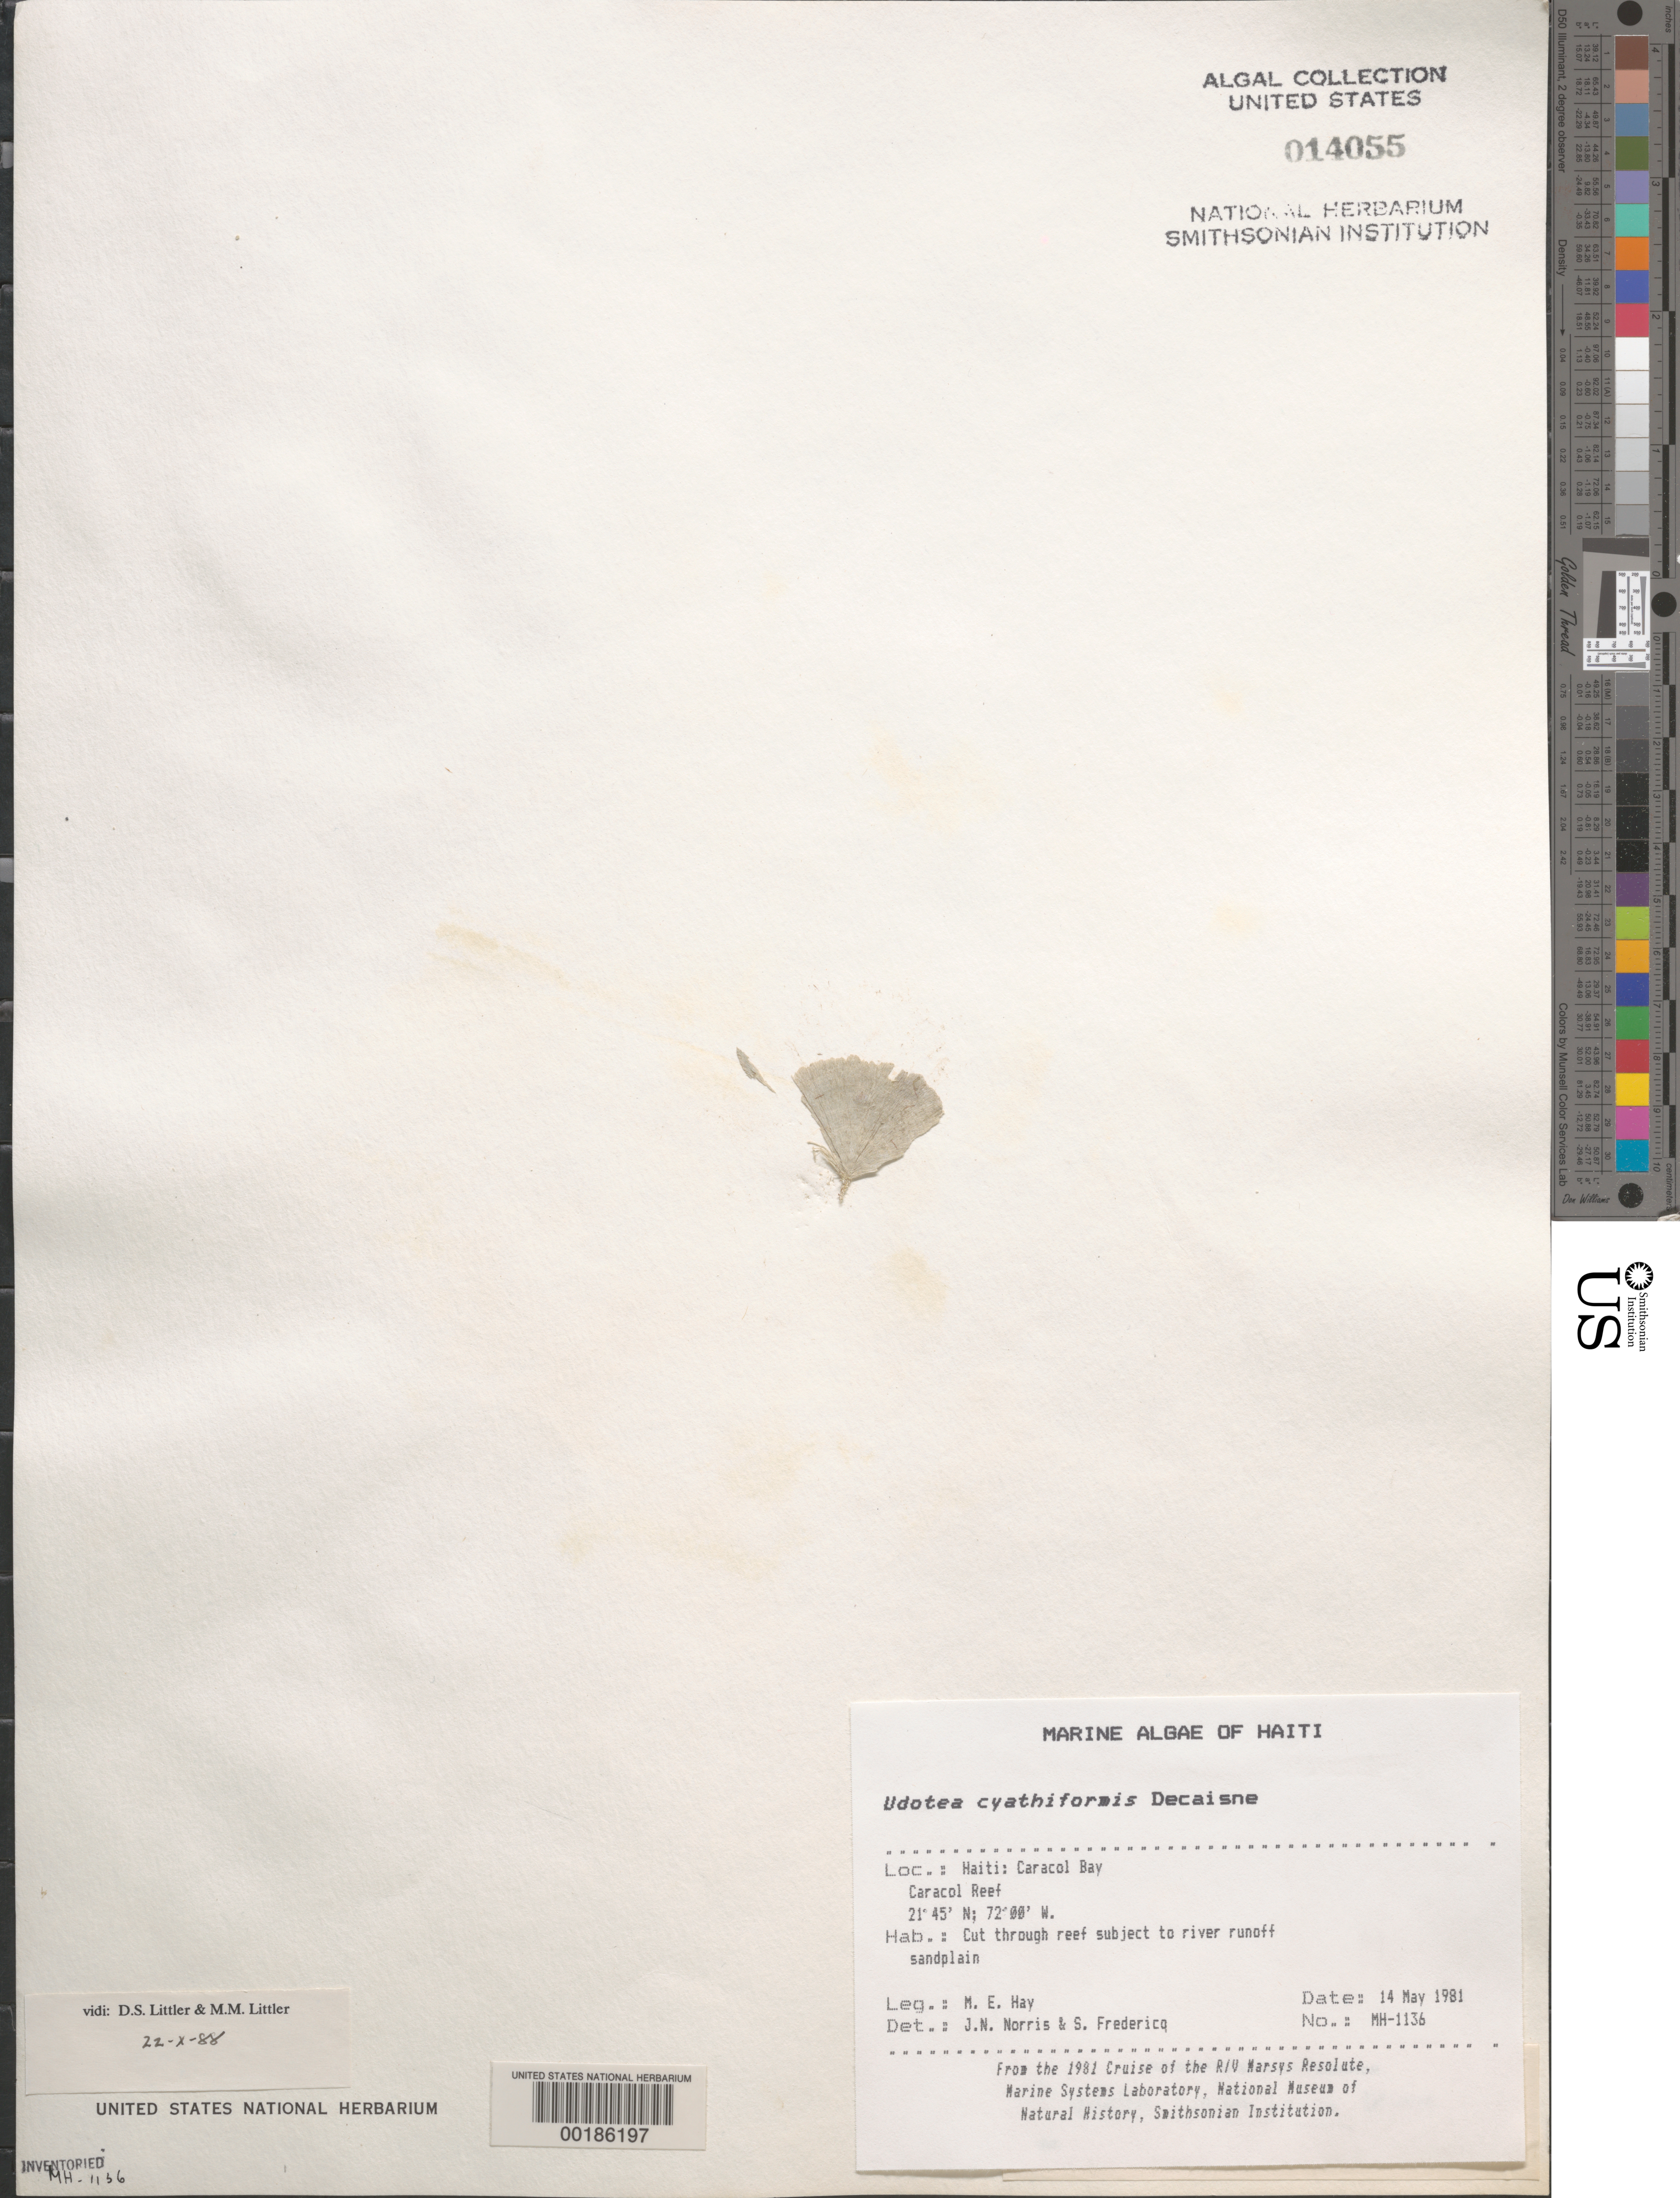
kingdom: Plantae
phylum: Chlorophyta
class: Ulvophyceae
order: Bryopsidales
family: Udoteaceae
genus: Udotea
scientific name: Udotea cyathiformis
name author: Decne.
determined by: Norris, J. N.; Fredericq, S.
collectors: M. E. Hay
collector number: MEH-1136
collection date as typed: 14 May 1981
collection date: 1981-05-14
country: Haiti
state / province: Nord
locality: Caracol Reef, Caracol Bay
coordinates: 21 45'N, 72 00'W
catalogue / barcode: US 14055